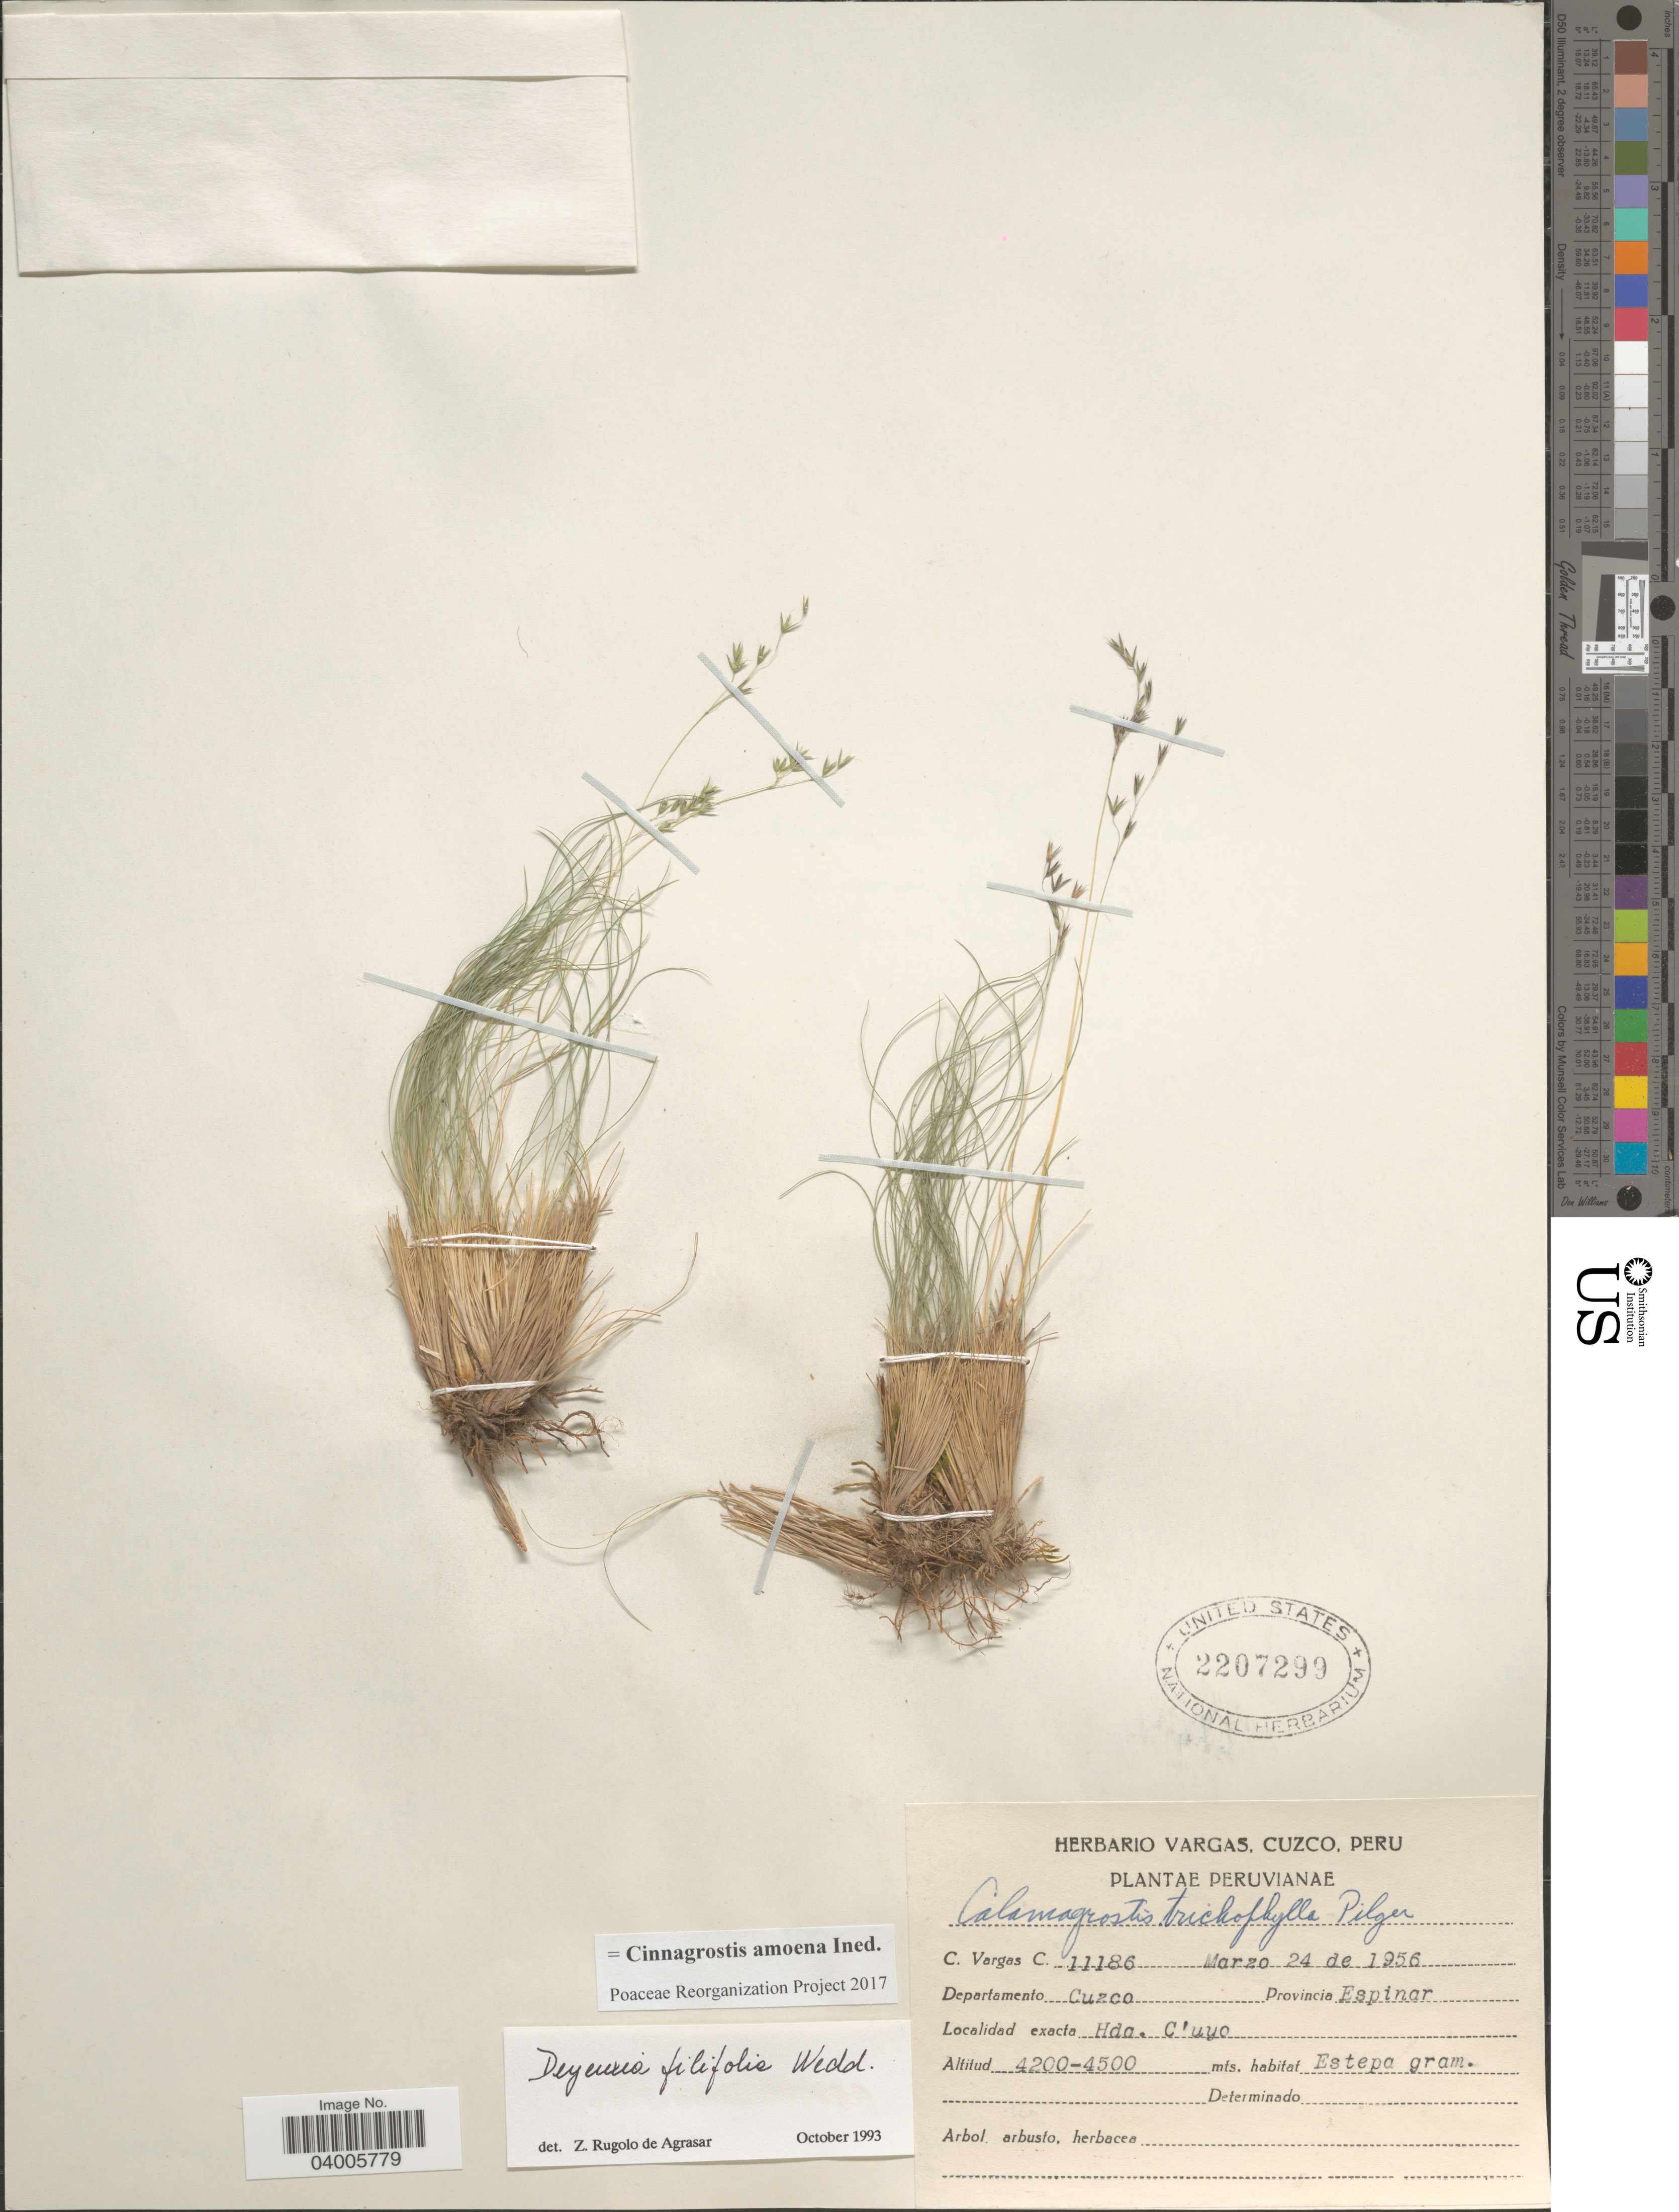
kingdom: Plantae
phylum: Tracheophyta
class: Liliopsida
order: Poales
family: Poaceae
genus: Cinnagrostis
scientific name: Cinnagrostis filifolia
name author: (Wedd.) P.M. Peterson et al.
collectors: C. Vargas Calderón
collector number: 11186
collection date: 1956-03-24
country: Peru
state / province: Cusco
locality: Departamento Cuzco. Provincia Espinar. Hda. C'uyo.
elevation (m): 4200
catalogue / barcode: US 2207299